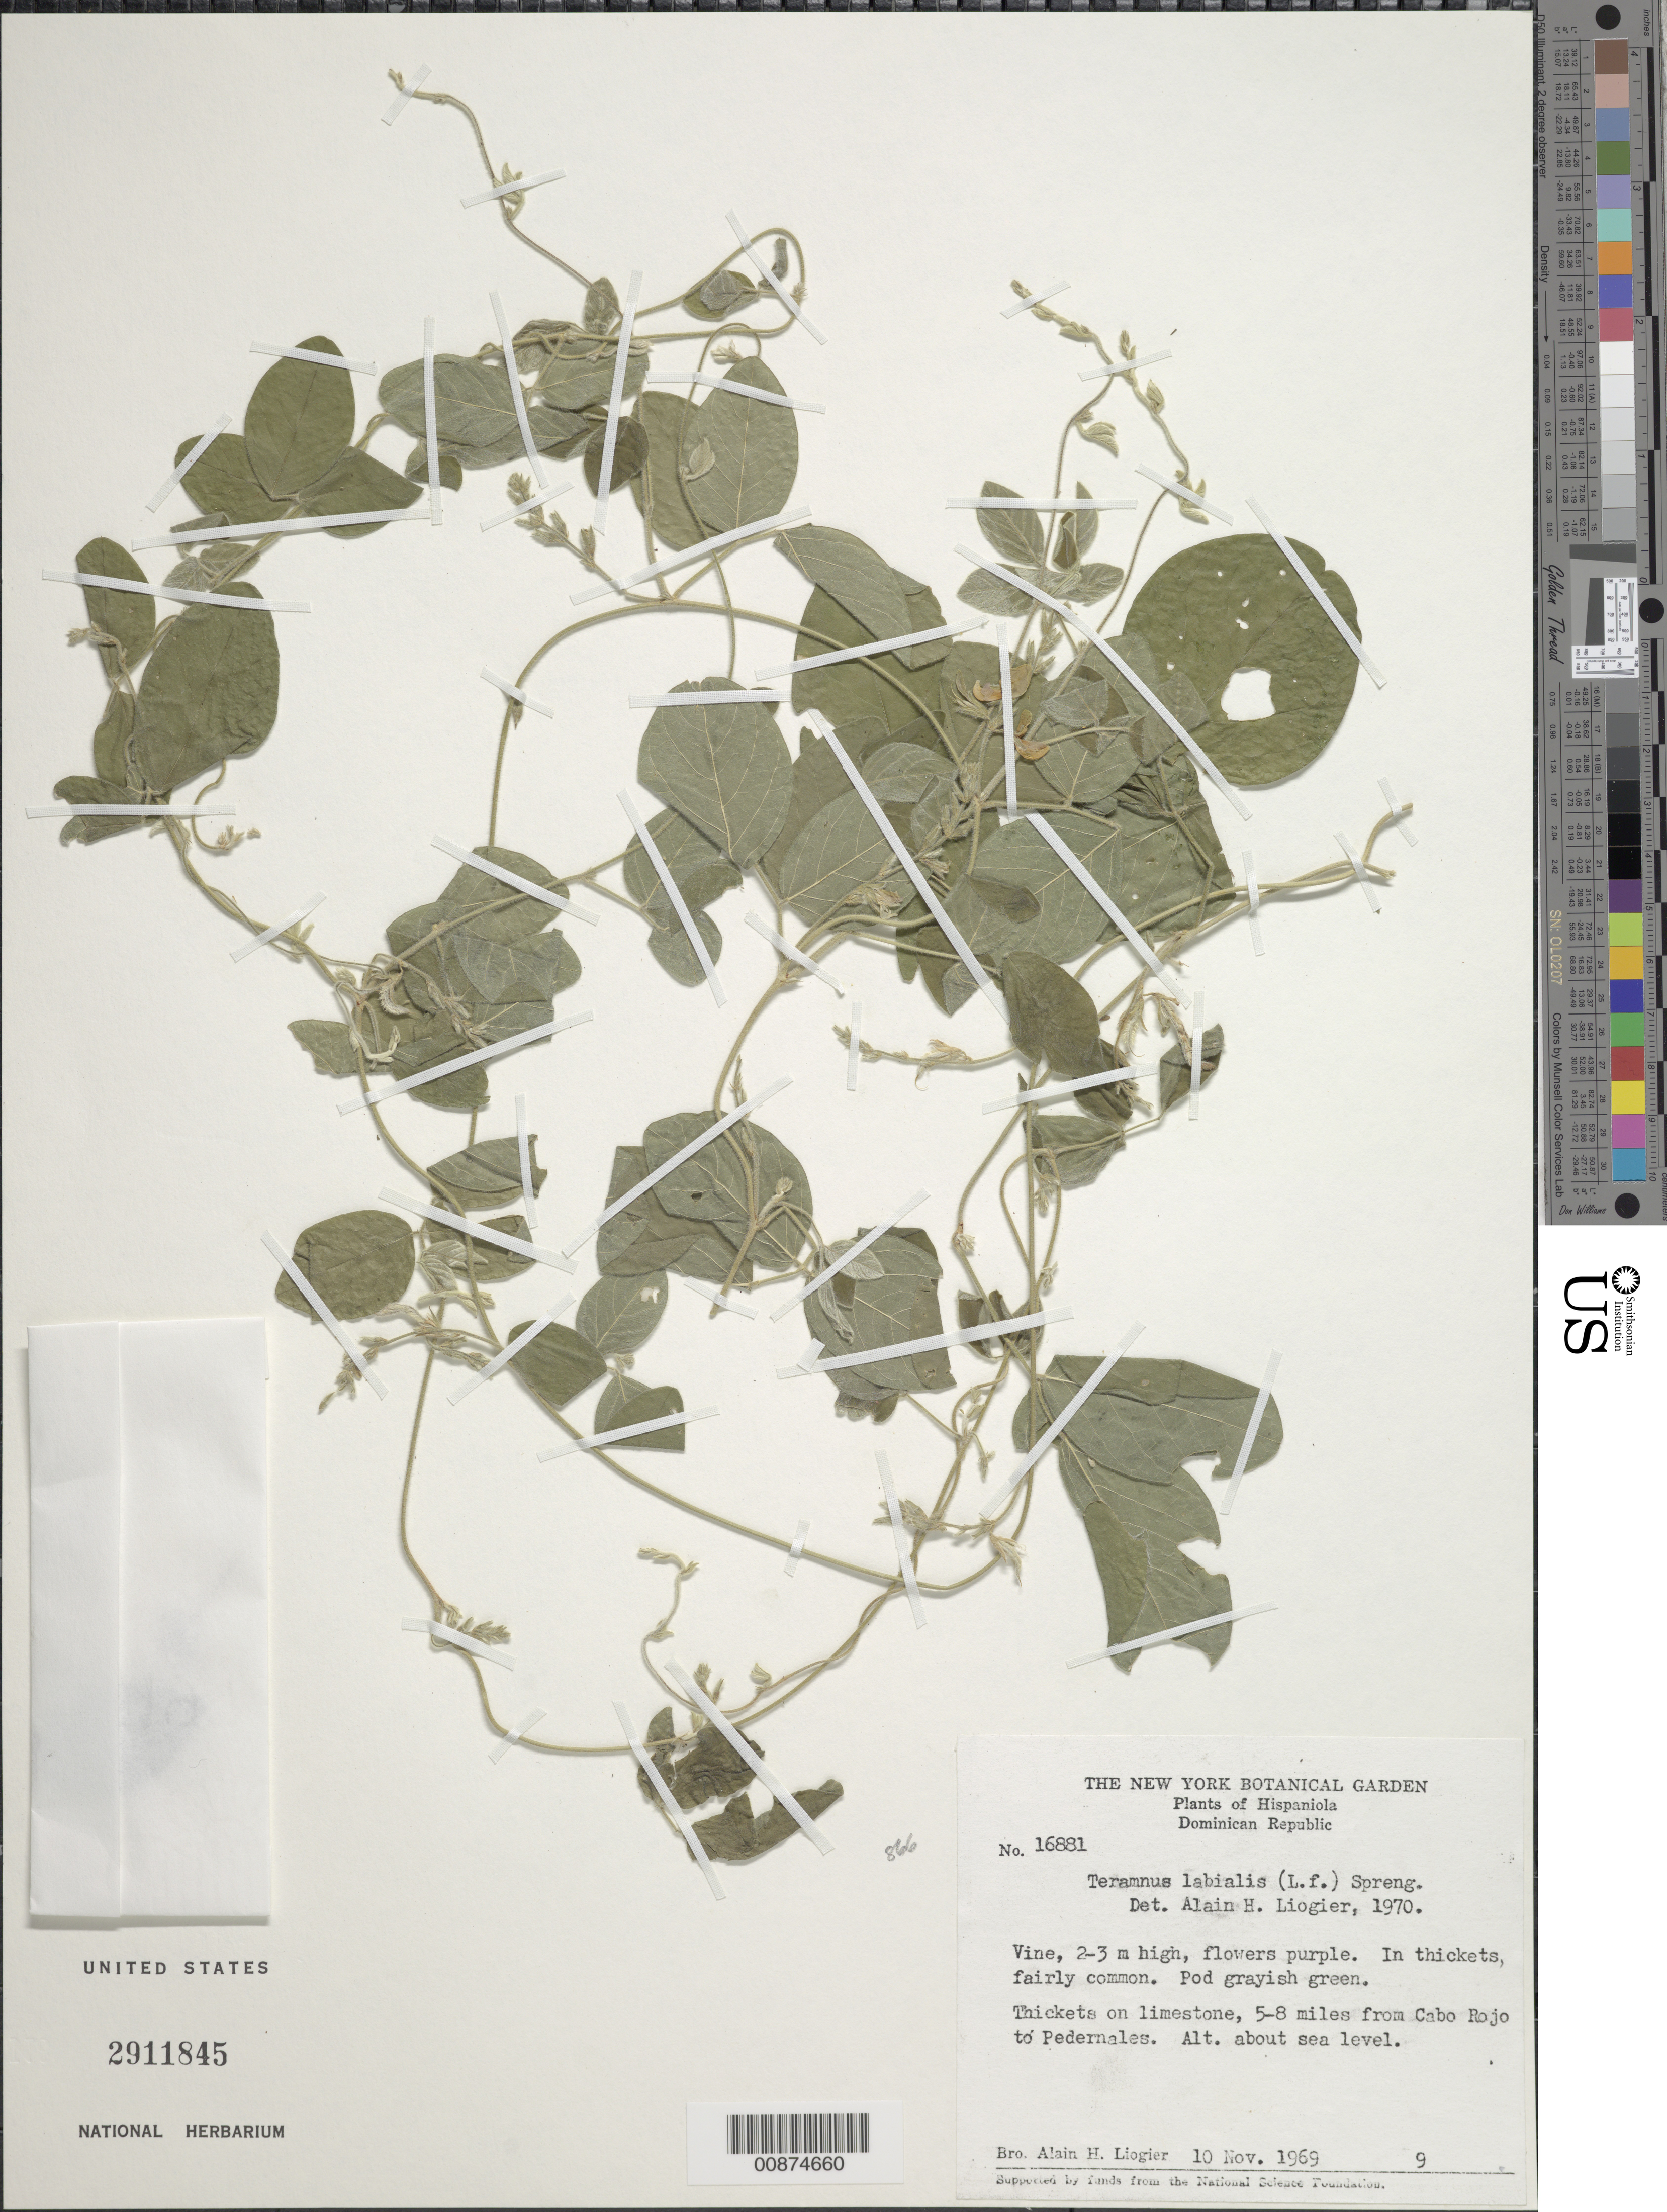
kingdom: Plantae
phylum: Tracheophyta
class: Magnoliopsida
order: Fabales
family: Fabaceae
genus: Teramnus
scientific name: Teramnus labialis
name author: (L. f.) Spreng.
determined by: Liogier, Alain H.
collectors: A. H. Liogier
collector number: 16881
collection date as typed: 10 Nov 1969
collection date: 1969-11-10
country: Dominican Republic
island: Hispaniola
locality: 5-8 miles from Cabo Rojo to Pedernales.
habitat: Thickets on limestone.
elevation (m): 0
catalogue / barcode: US 2911845